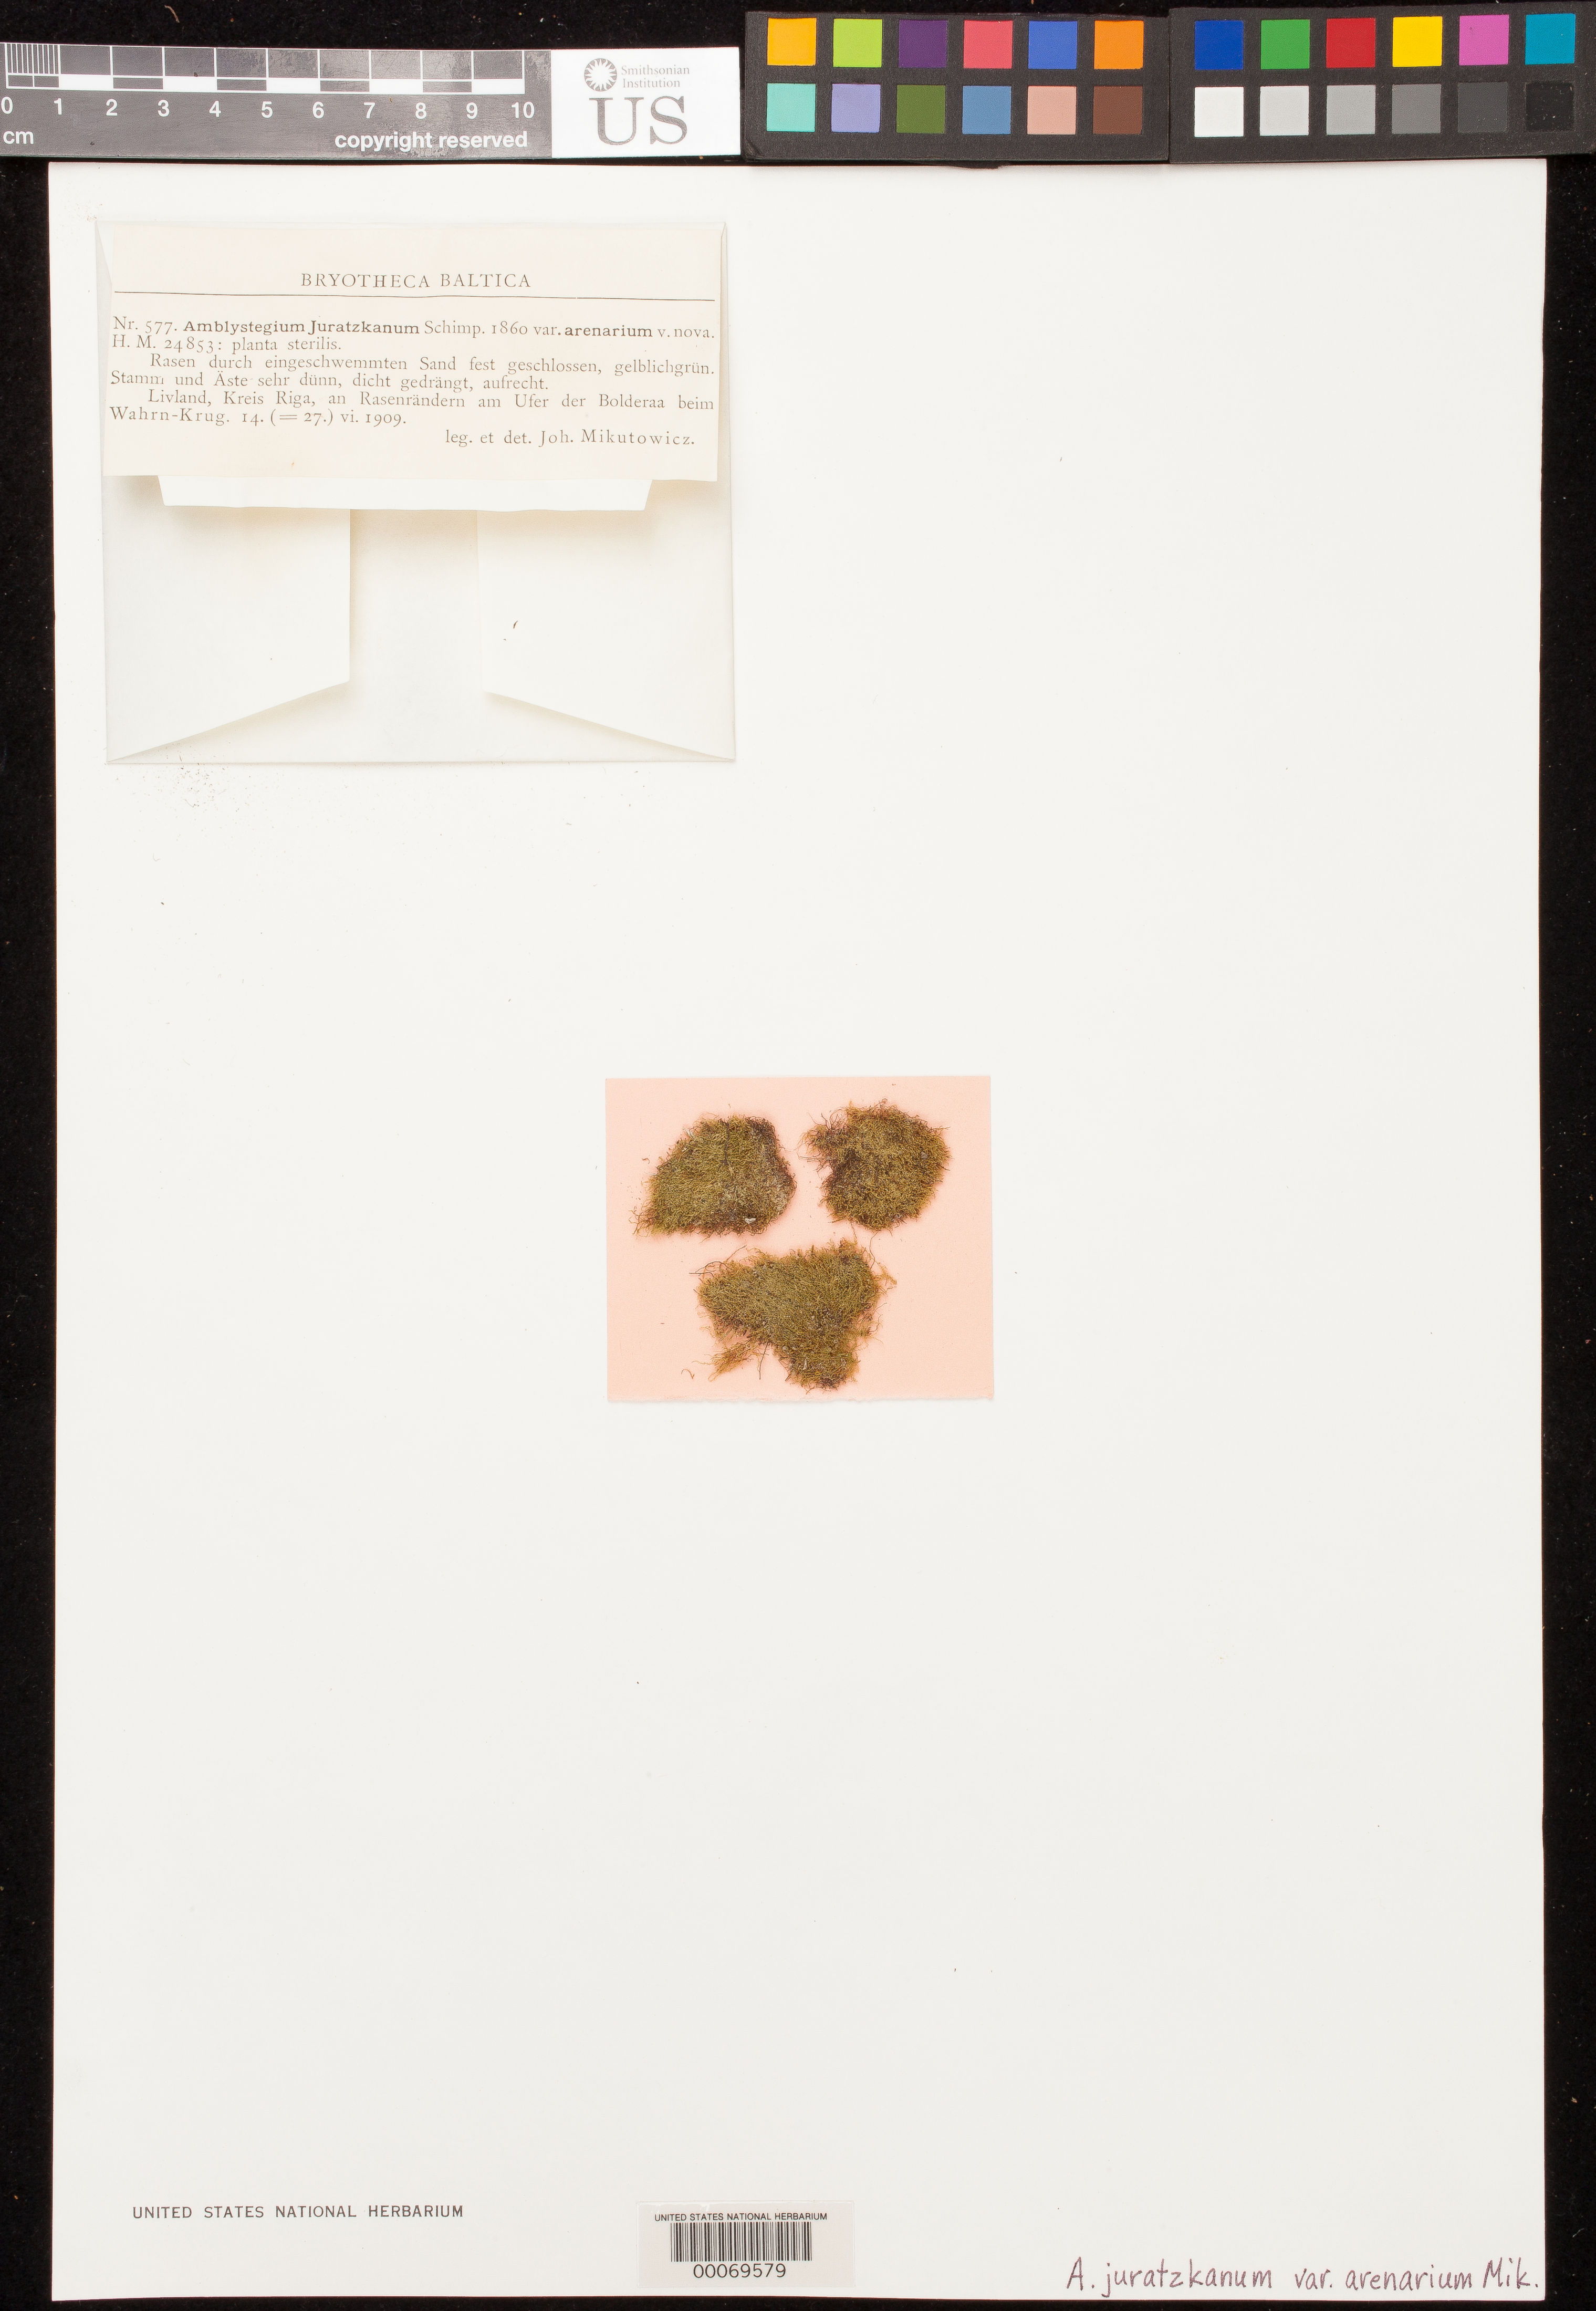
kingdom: Plantae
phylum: Bryophyta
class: Bryopsida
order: Hypnales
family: Amblystegiaceae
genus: Amblystegium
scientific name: Amblystegium juratzkanum var. arenarium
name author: Mikut.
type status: Isotype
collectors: J. M. Mikutowicz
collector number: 577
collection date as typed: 14 Jun 1909 to 27 Jun 1909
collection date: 1909-06-14/1909-06-27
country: Latvia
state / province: Riga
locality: Kreis Riga. [Riga District].